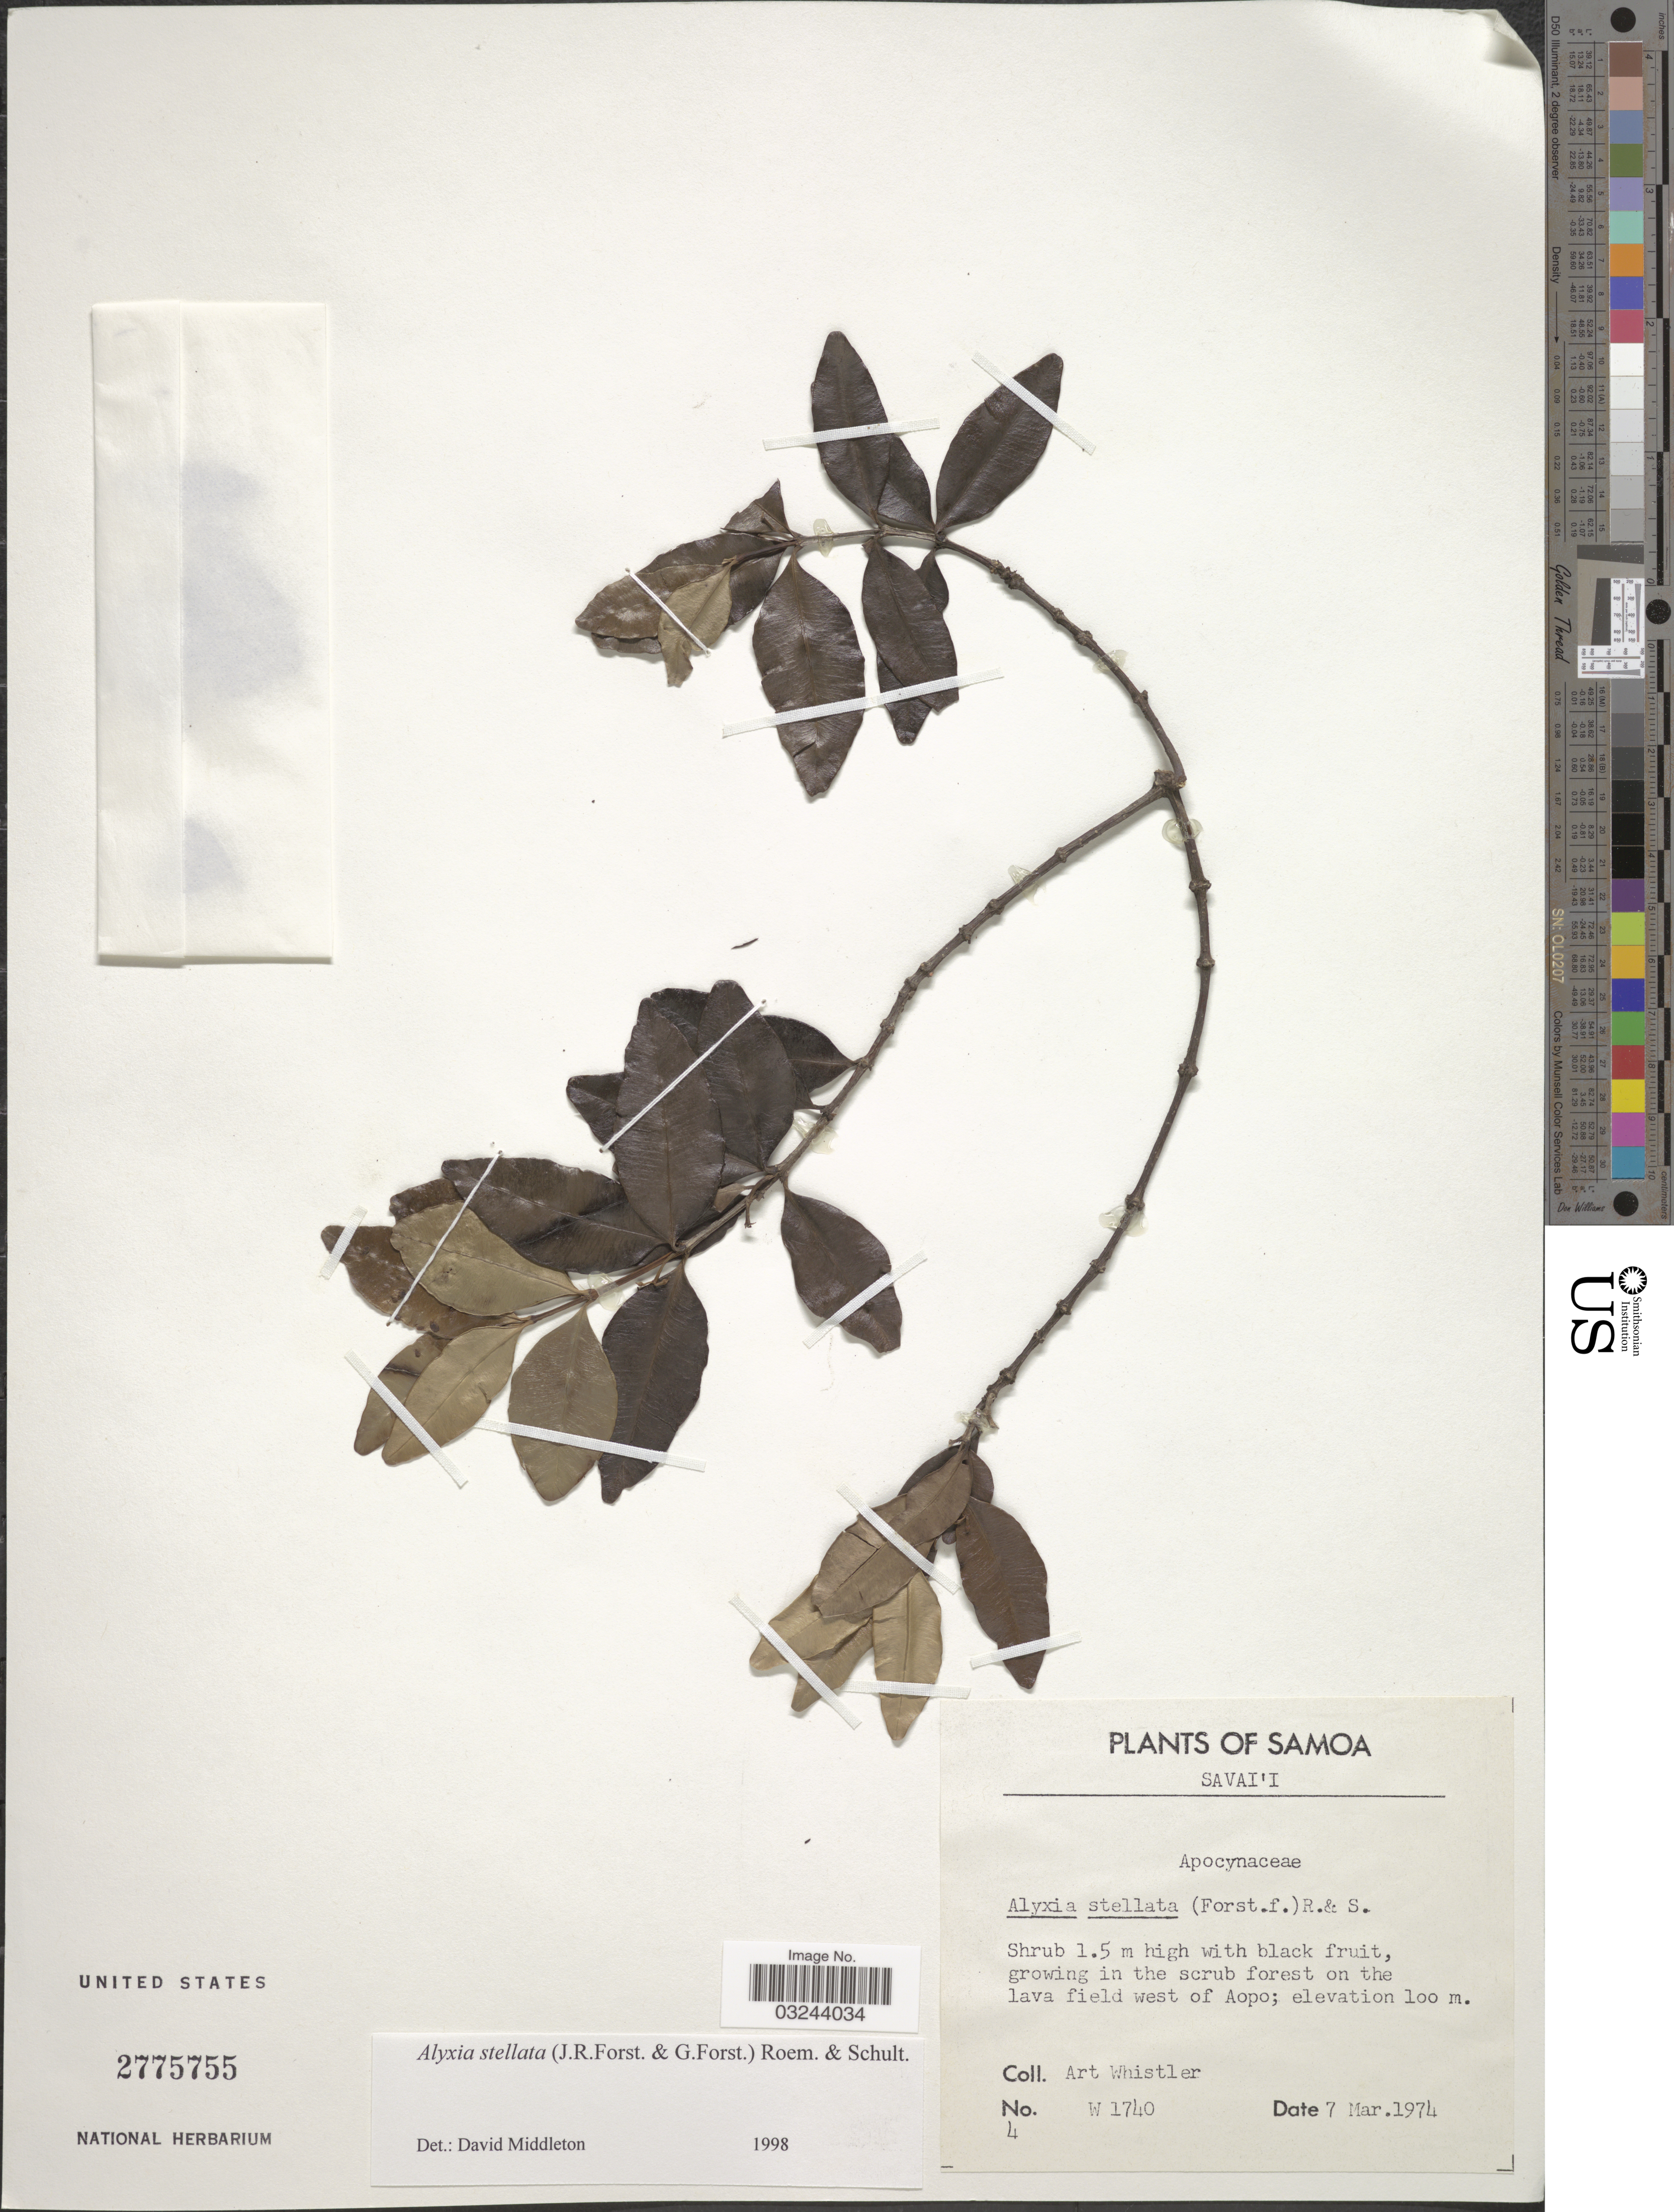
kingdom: Plantae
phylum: Tracheophyta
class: Magnoliopsida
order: Gentianales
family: Apocynaceae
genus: Alyxia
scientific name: Alyxia stellata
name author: (J.R. Forst. & G. Forst.) Roem. & Schult.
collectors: A. Whistler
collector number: W1740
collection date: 1974-03-07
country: Samoa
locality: Samoa. Savai'i. Growing in the scrub forest on the lava field west of Aopo.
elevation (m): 100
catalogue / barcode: US 2775755